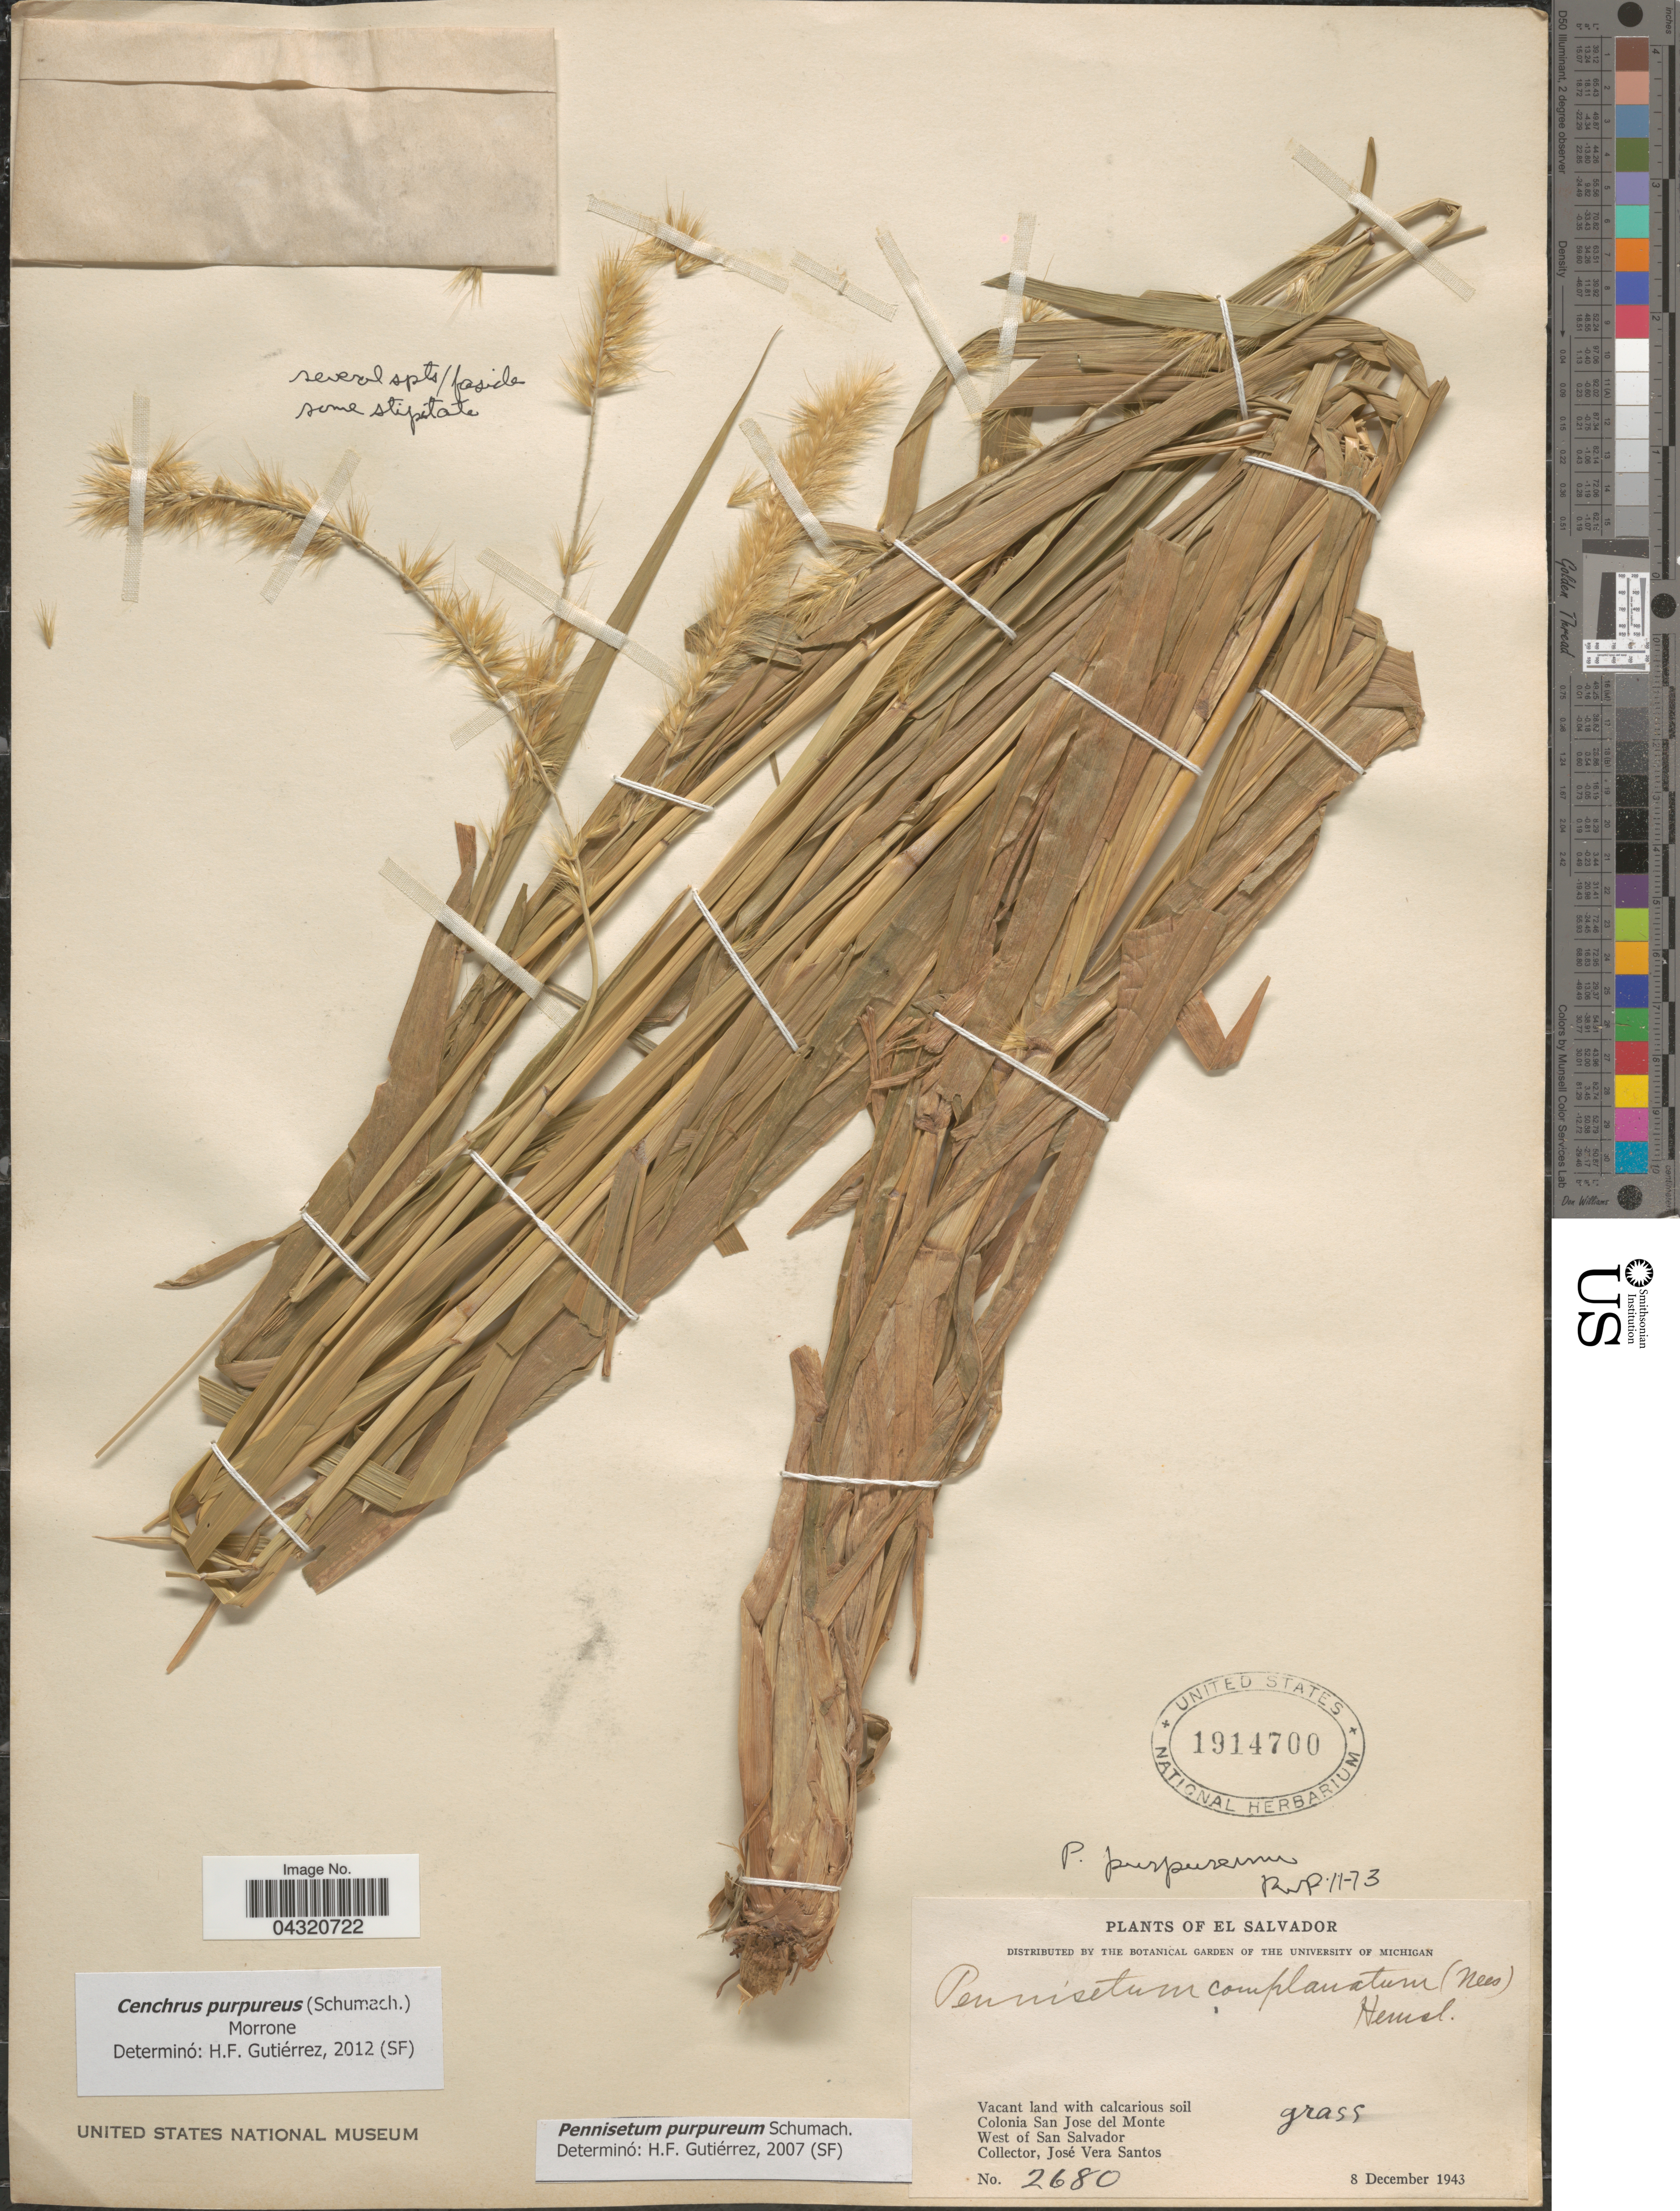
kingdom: Plantae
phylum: Tracheophyta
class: Liliopsida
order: Poales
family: Poaceae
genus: Cenchrus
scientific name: Cenchrus purpureus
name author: (Schumach.) Morrone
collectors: J. V. Santos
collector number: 2680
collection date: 1943-12-08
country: El Salvador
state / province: San Salvador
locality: Colonia San Jose del Monte. West of San Salvador.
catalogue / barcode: US 1914700